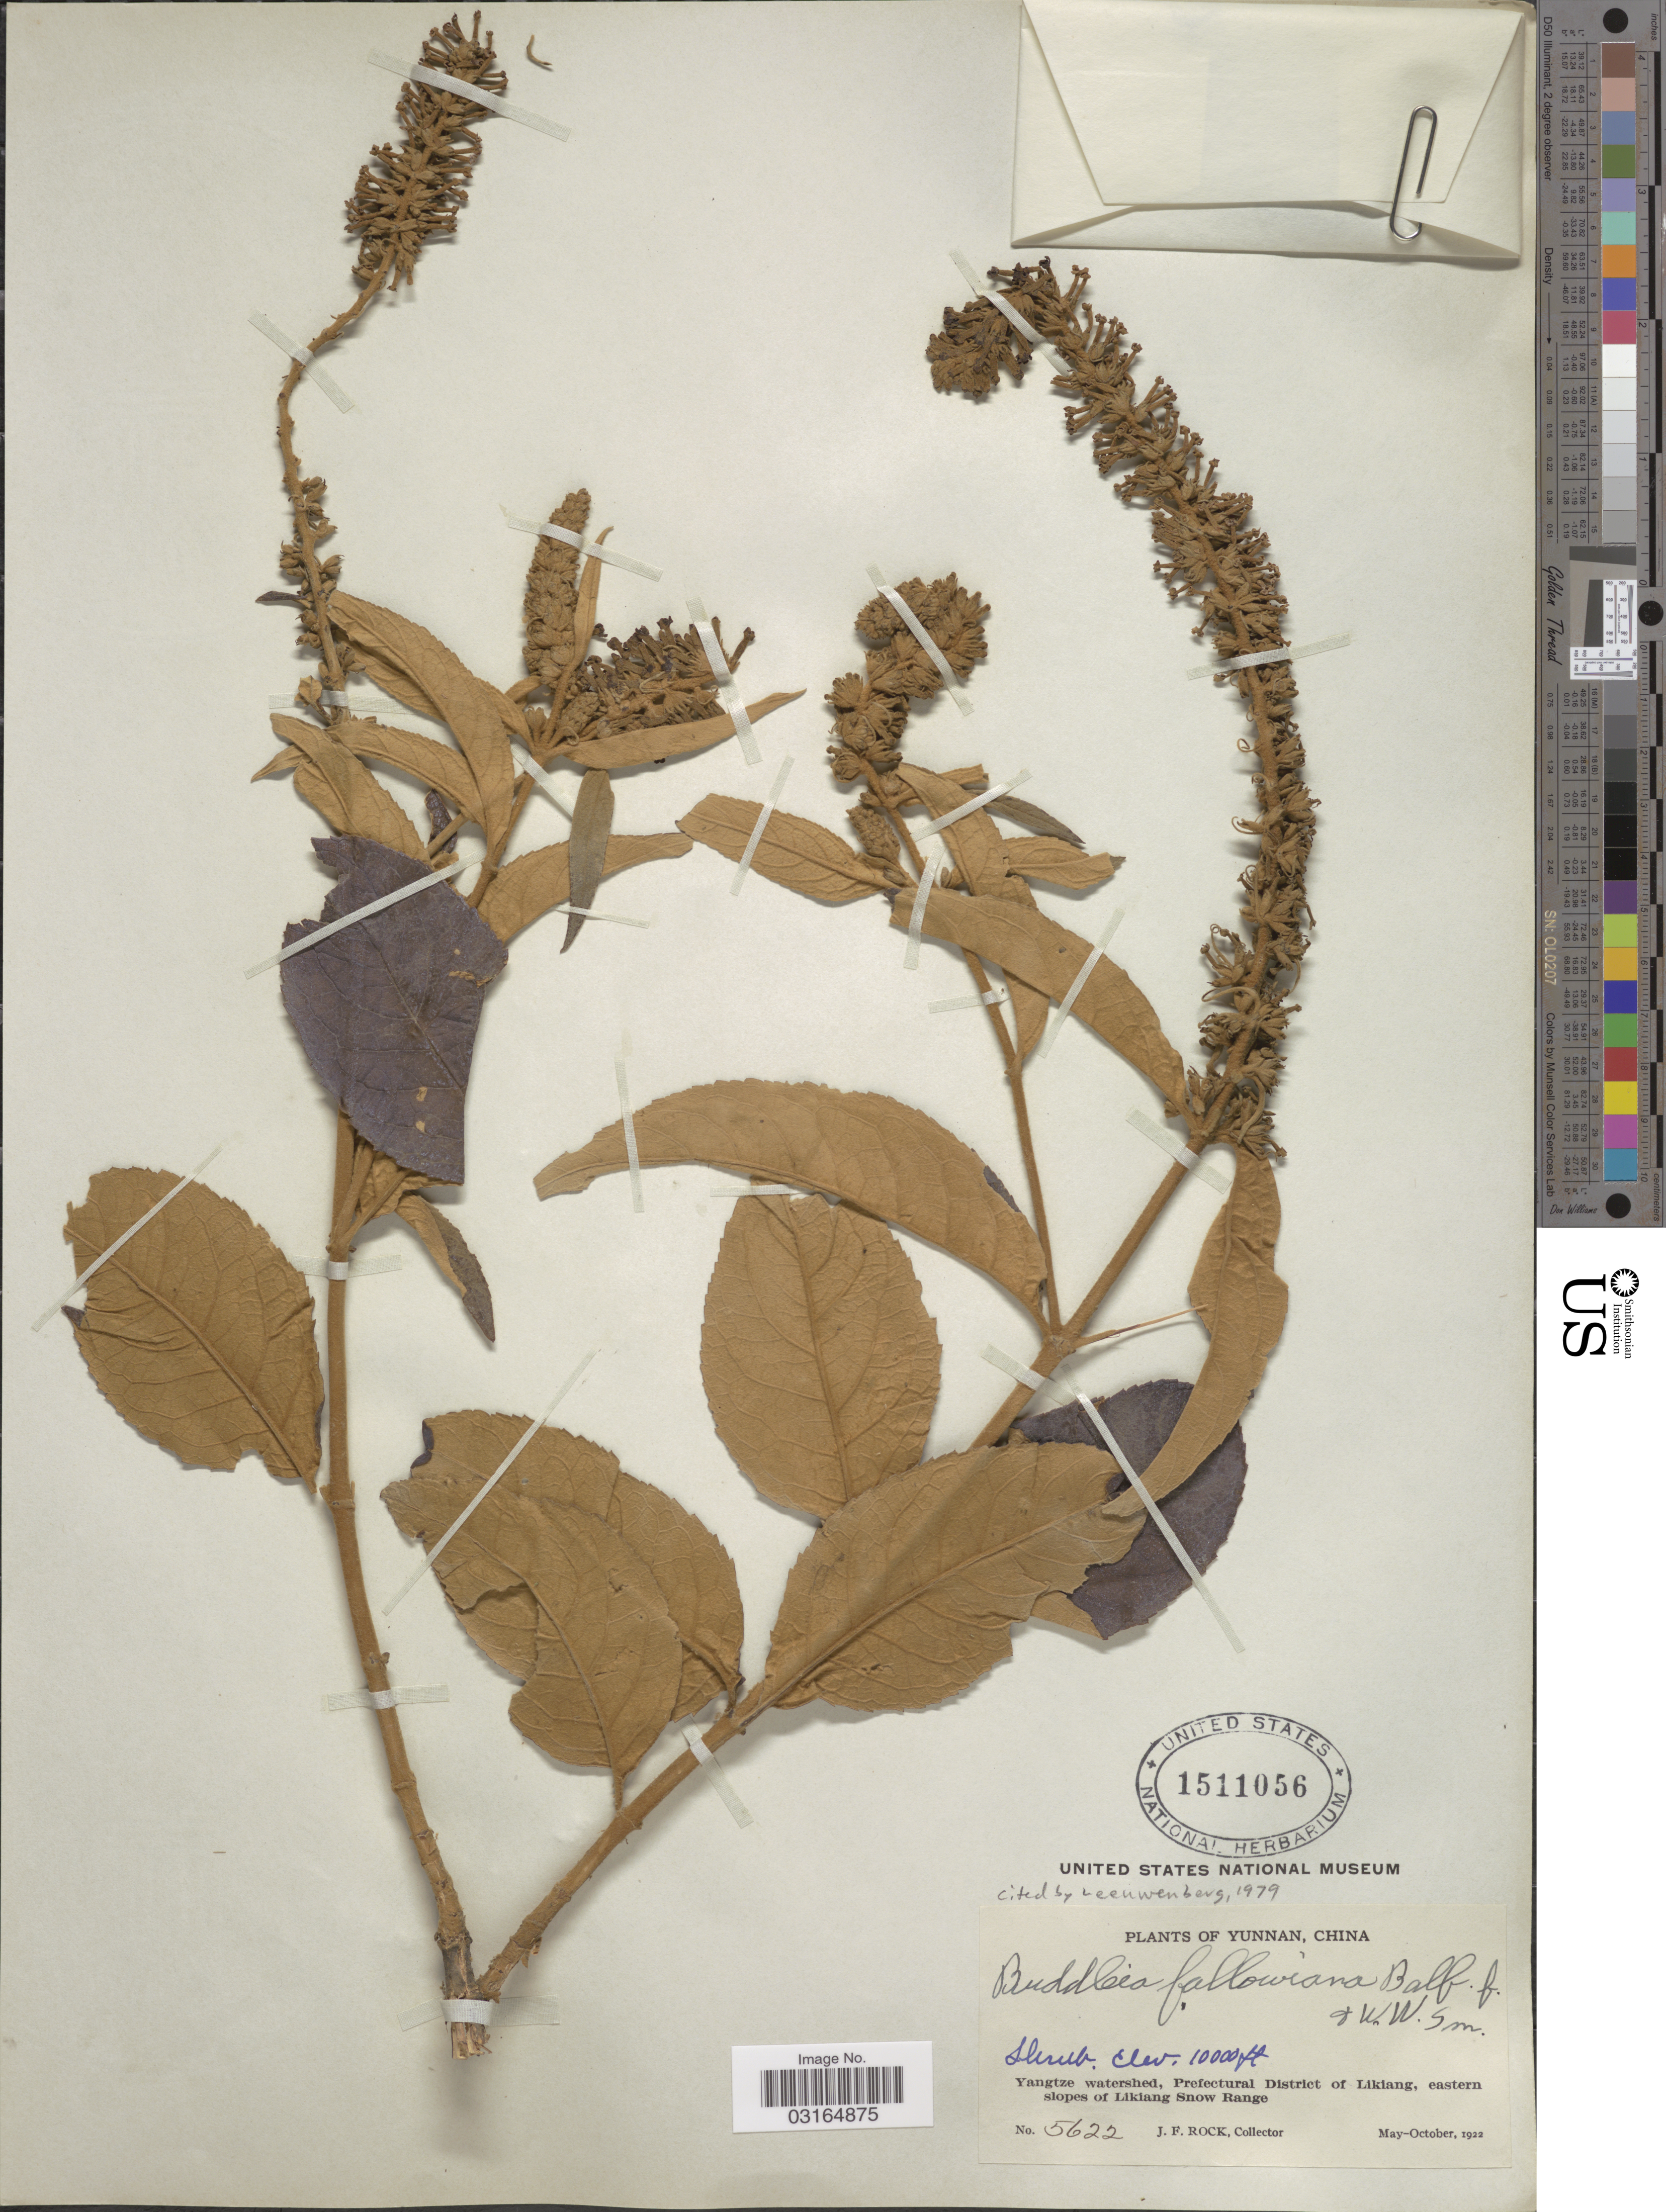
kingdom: Plantae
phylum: Tracheophyta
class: Magnoliopsida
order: Lamiales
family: Scrophulariaceae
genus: Buddleja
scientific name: Buddleja fallowiana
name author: Balf. f. & W.W. Sm.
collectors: J. Rock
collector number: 5622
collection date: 1922-05/1922-10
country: China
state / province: Yunnan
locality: Yangtze watershed, Prefectural District of Likiangm eastern slopes of Likiang Snow Range.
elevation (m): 3048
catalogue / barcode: US 1511056